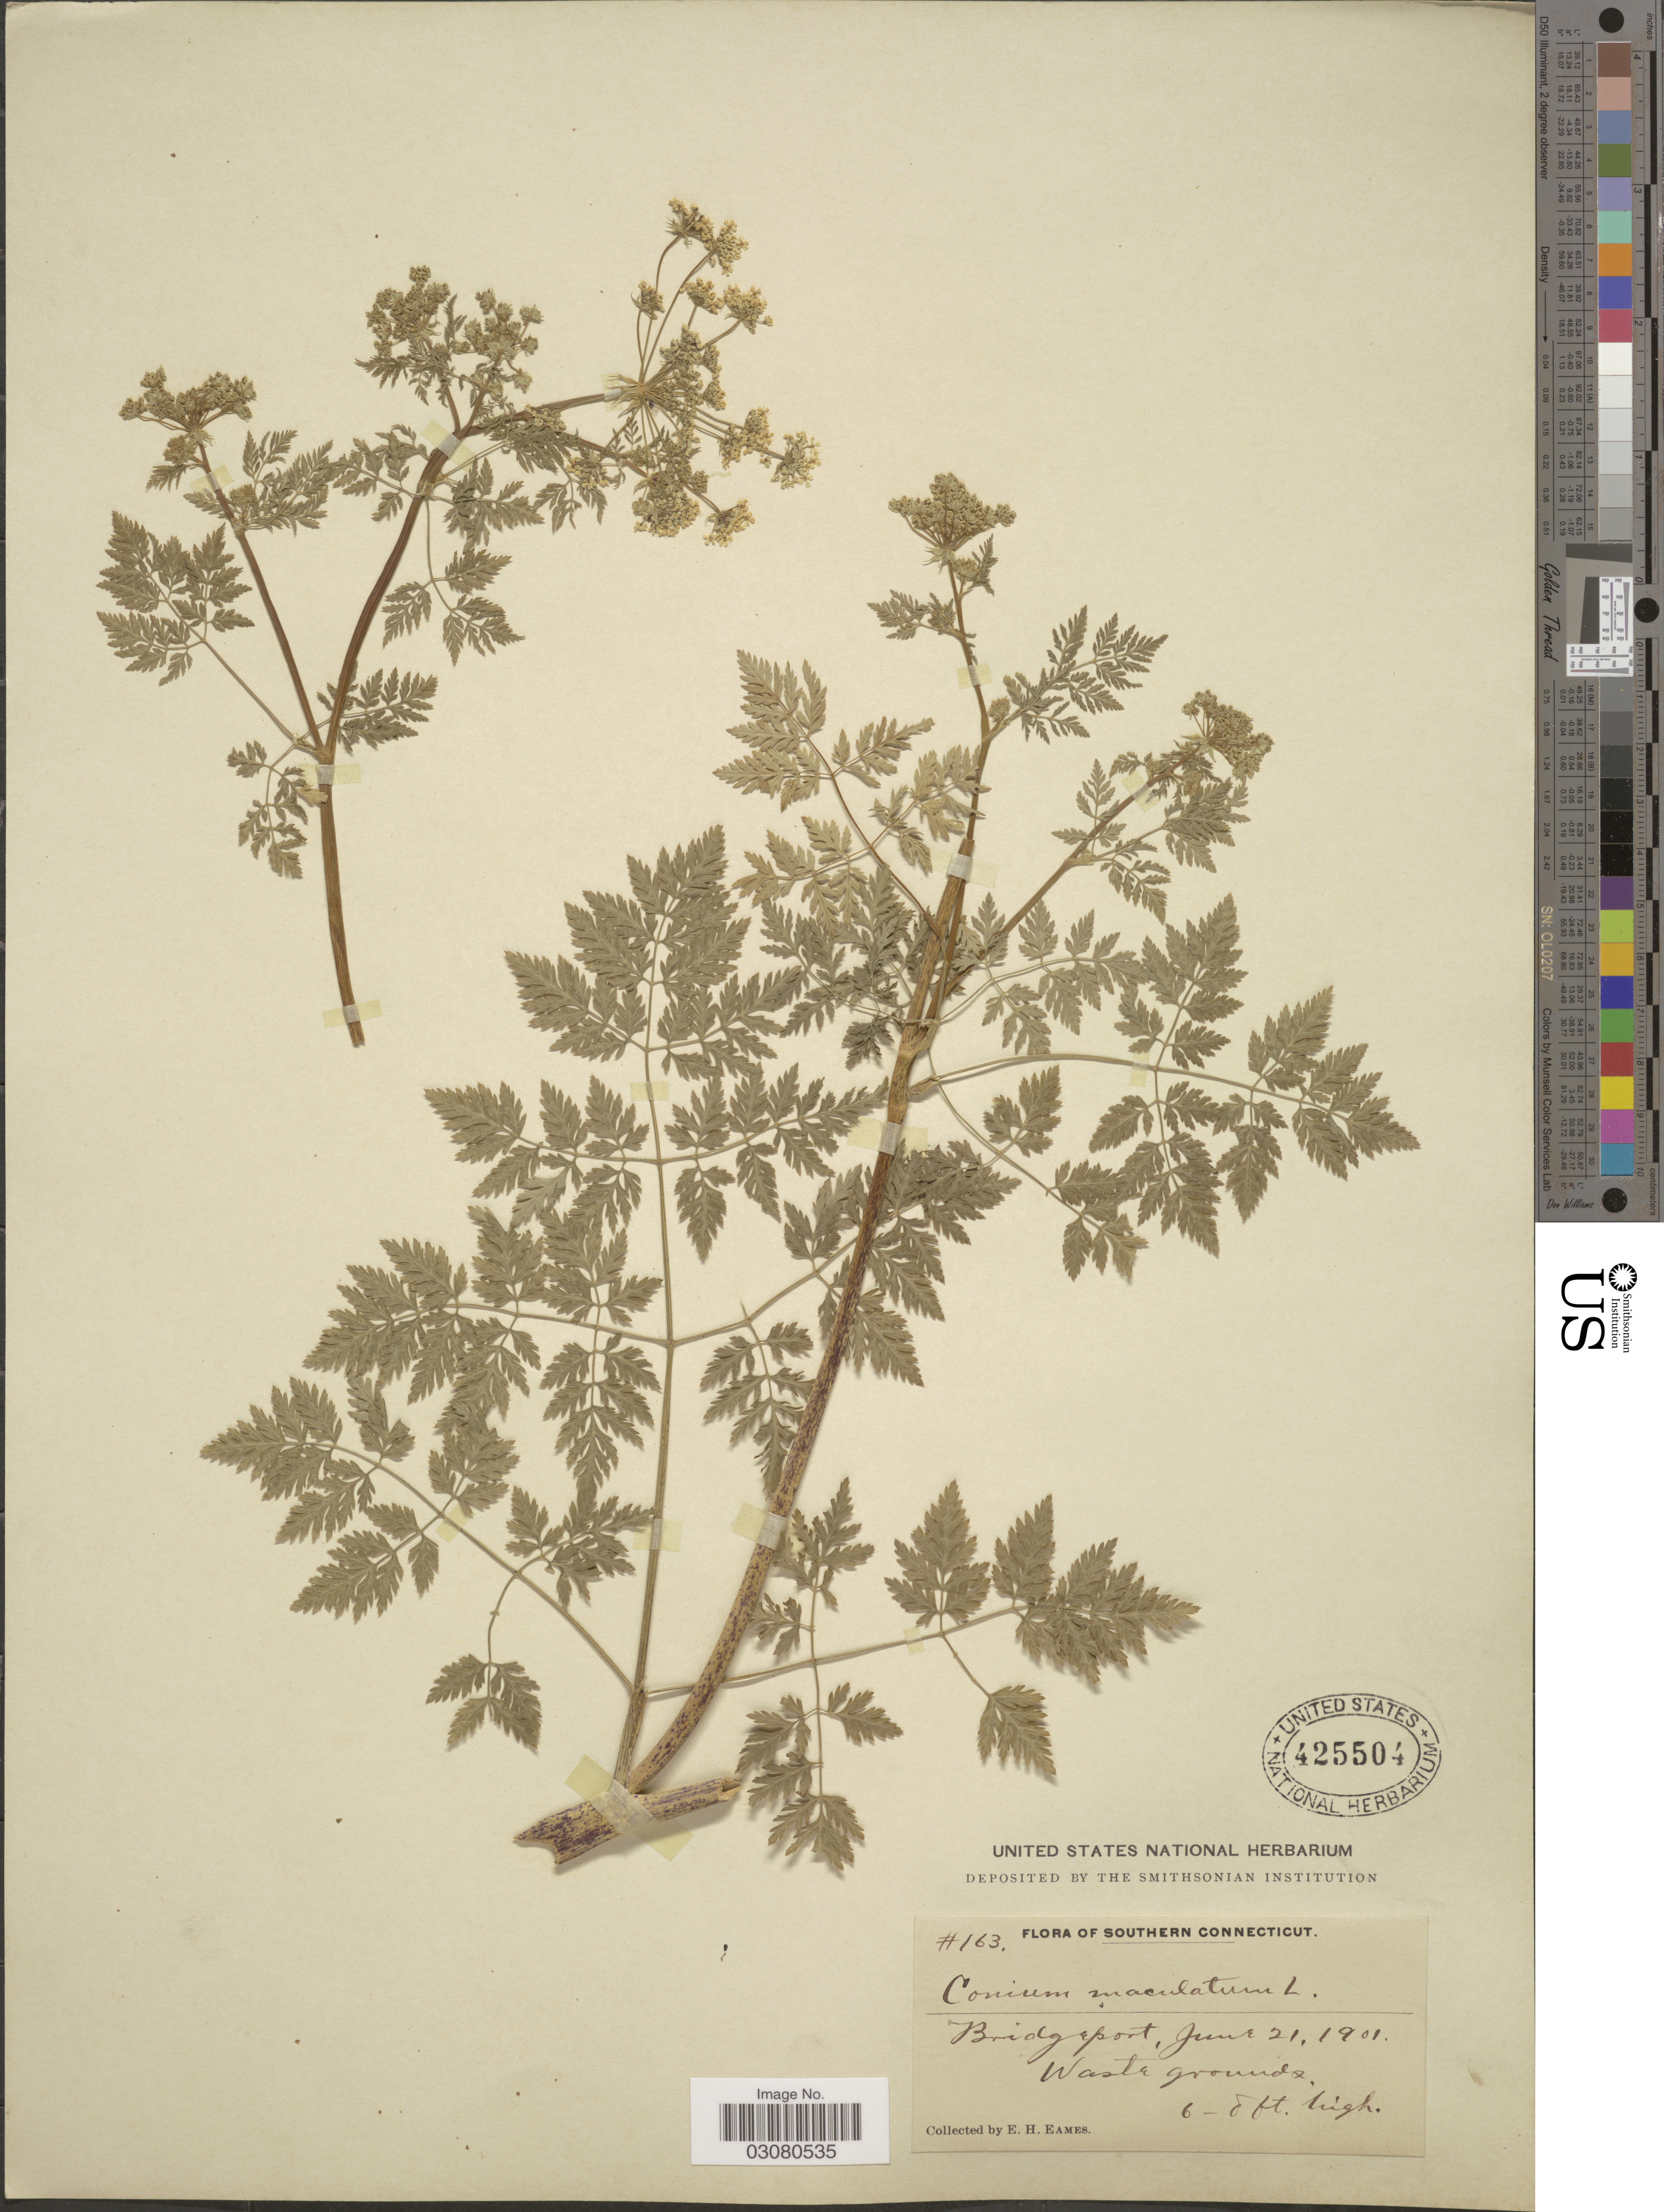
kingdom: Plantae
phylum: Tracheophyta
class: Magnoliopsida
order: Apiales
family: Apiaceae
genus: Conium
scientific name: Conium maculatum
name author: L.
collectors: E. H. Eames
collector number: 163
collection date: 1901-06-21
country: United States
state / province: Connecticut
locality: Southern Connecticut. Bridgeport.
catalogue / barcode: US 425504